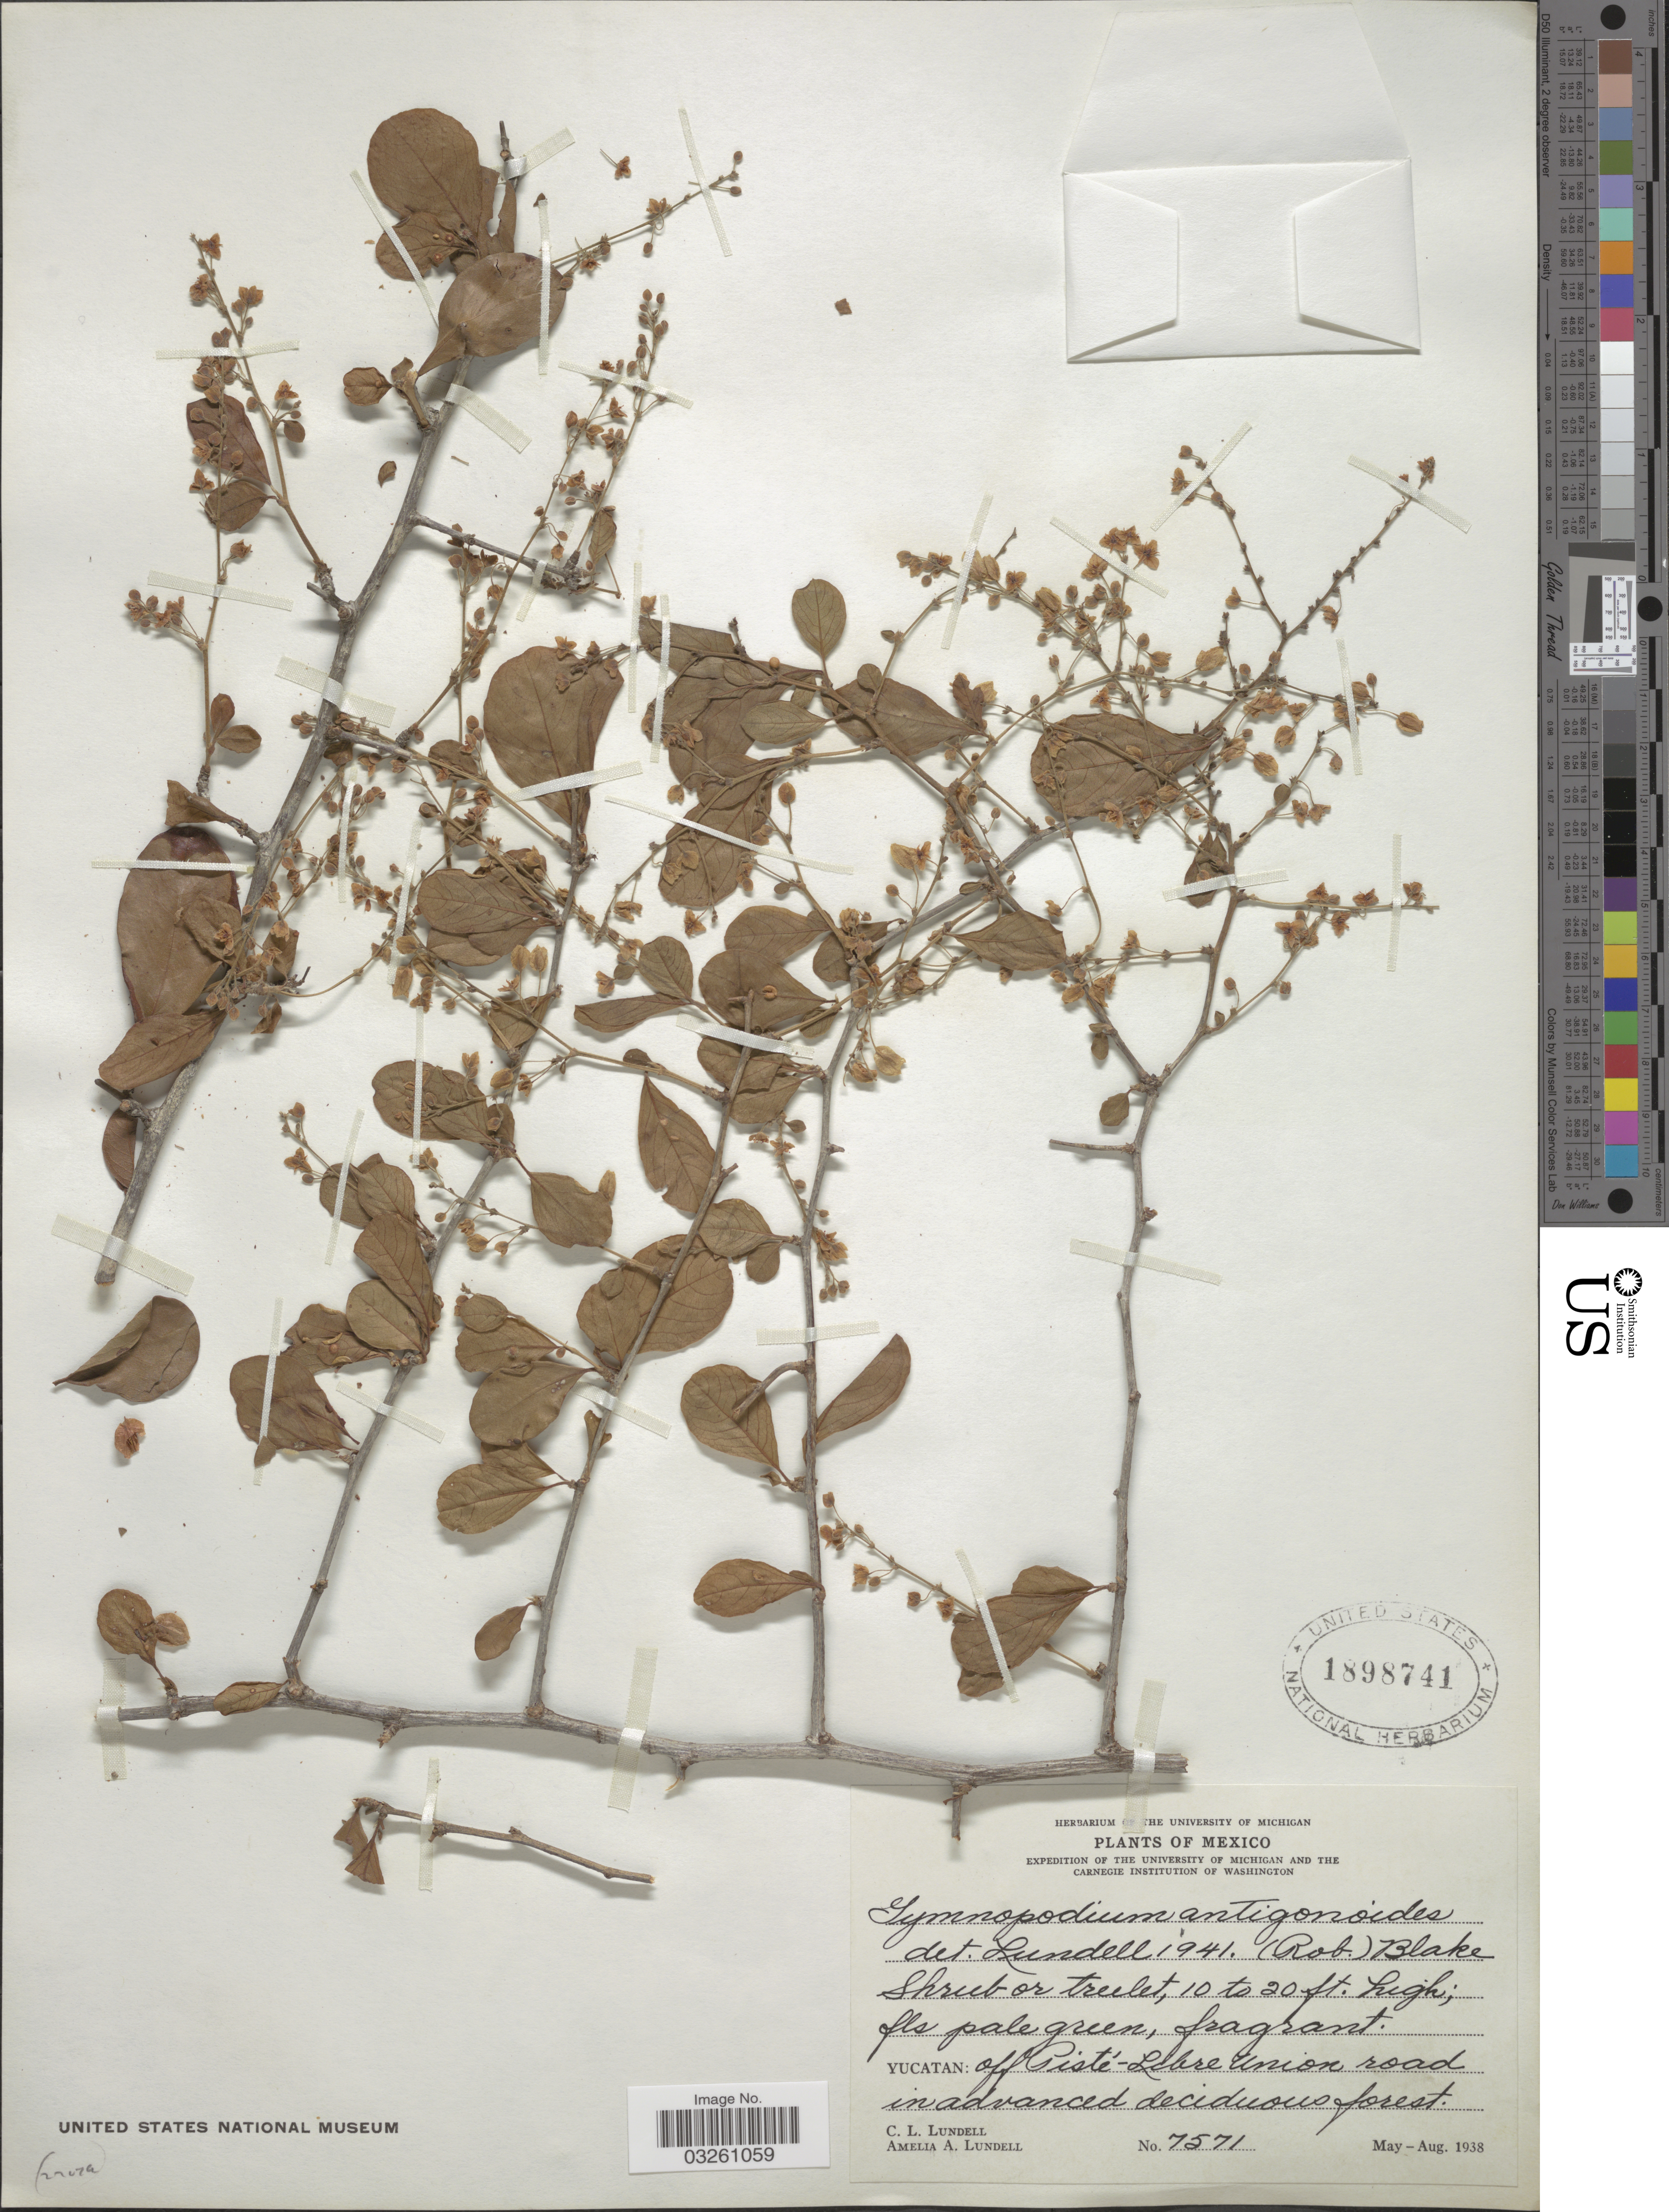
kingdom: Plantae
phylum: Tracheophyta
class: Magnoliopsida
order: Caryophyllales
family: Polygonaceae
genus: Gymnopodium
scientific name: Gymnopodium antigonoides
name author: (B.L. Rob.) S.F. Blake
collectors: C. L. Lundell & A. A. Lundell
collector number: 7571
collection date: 1938-05/1938-08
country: Mexico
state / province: Yucatán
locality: Off Pisté-Libre Union road in advanced deciduous forest.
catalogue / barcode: US 1898741